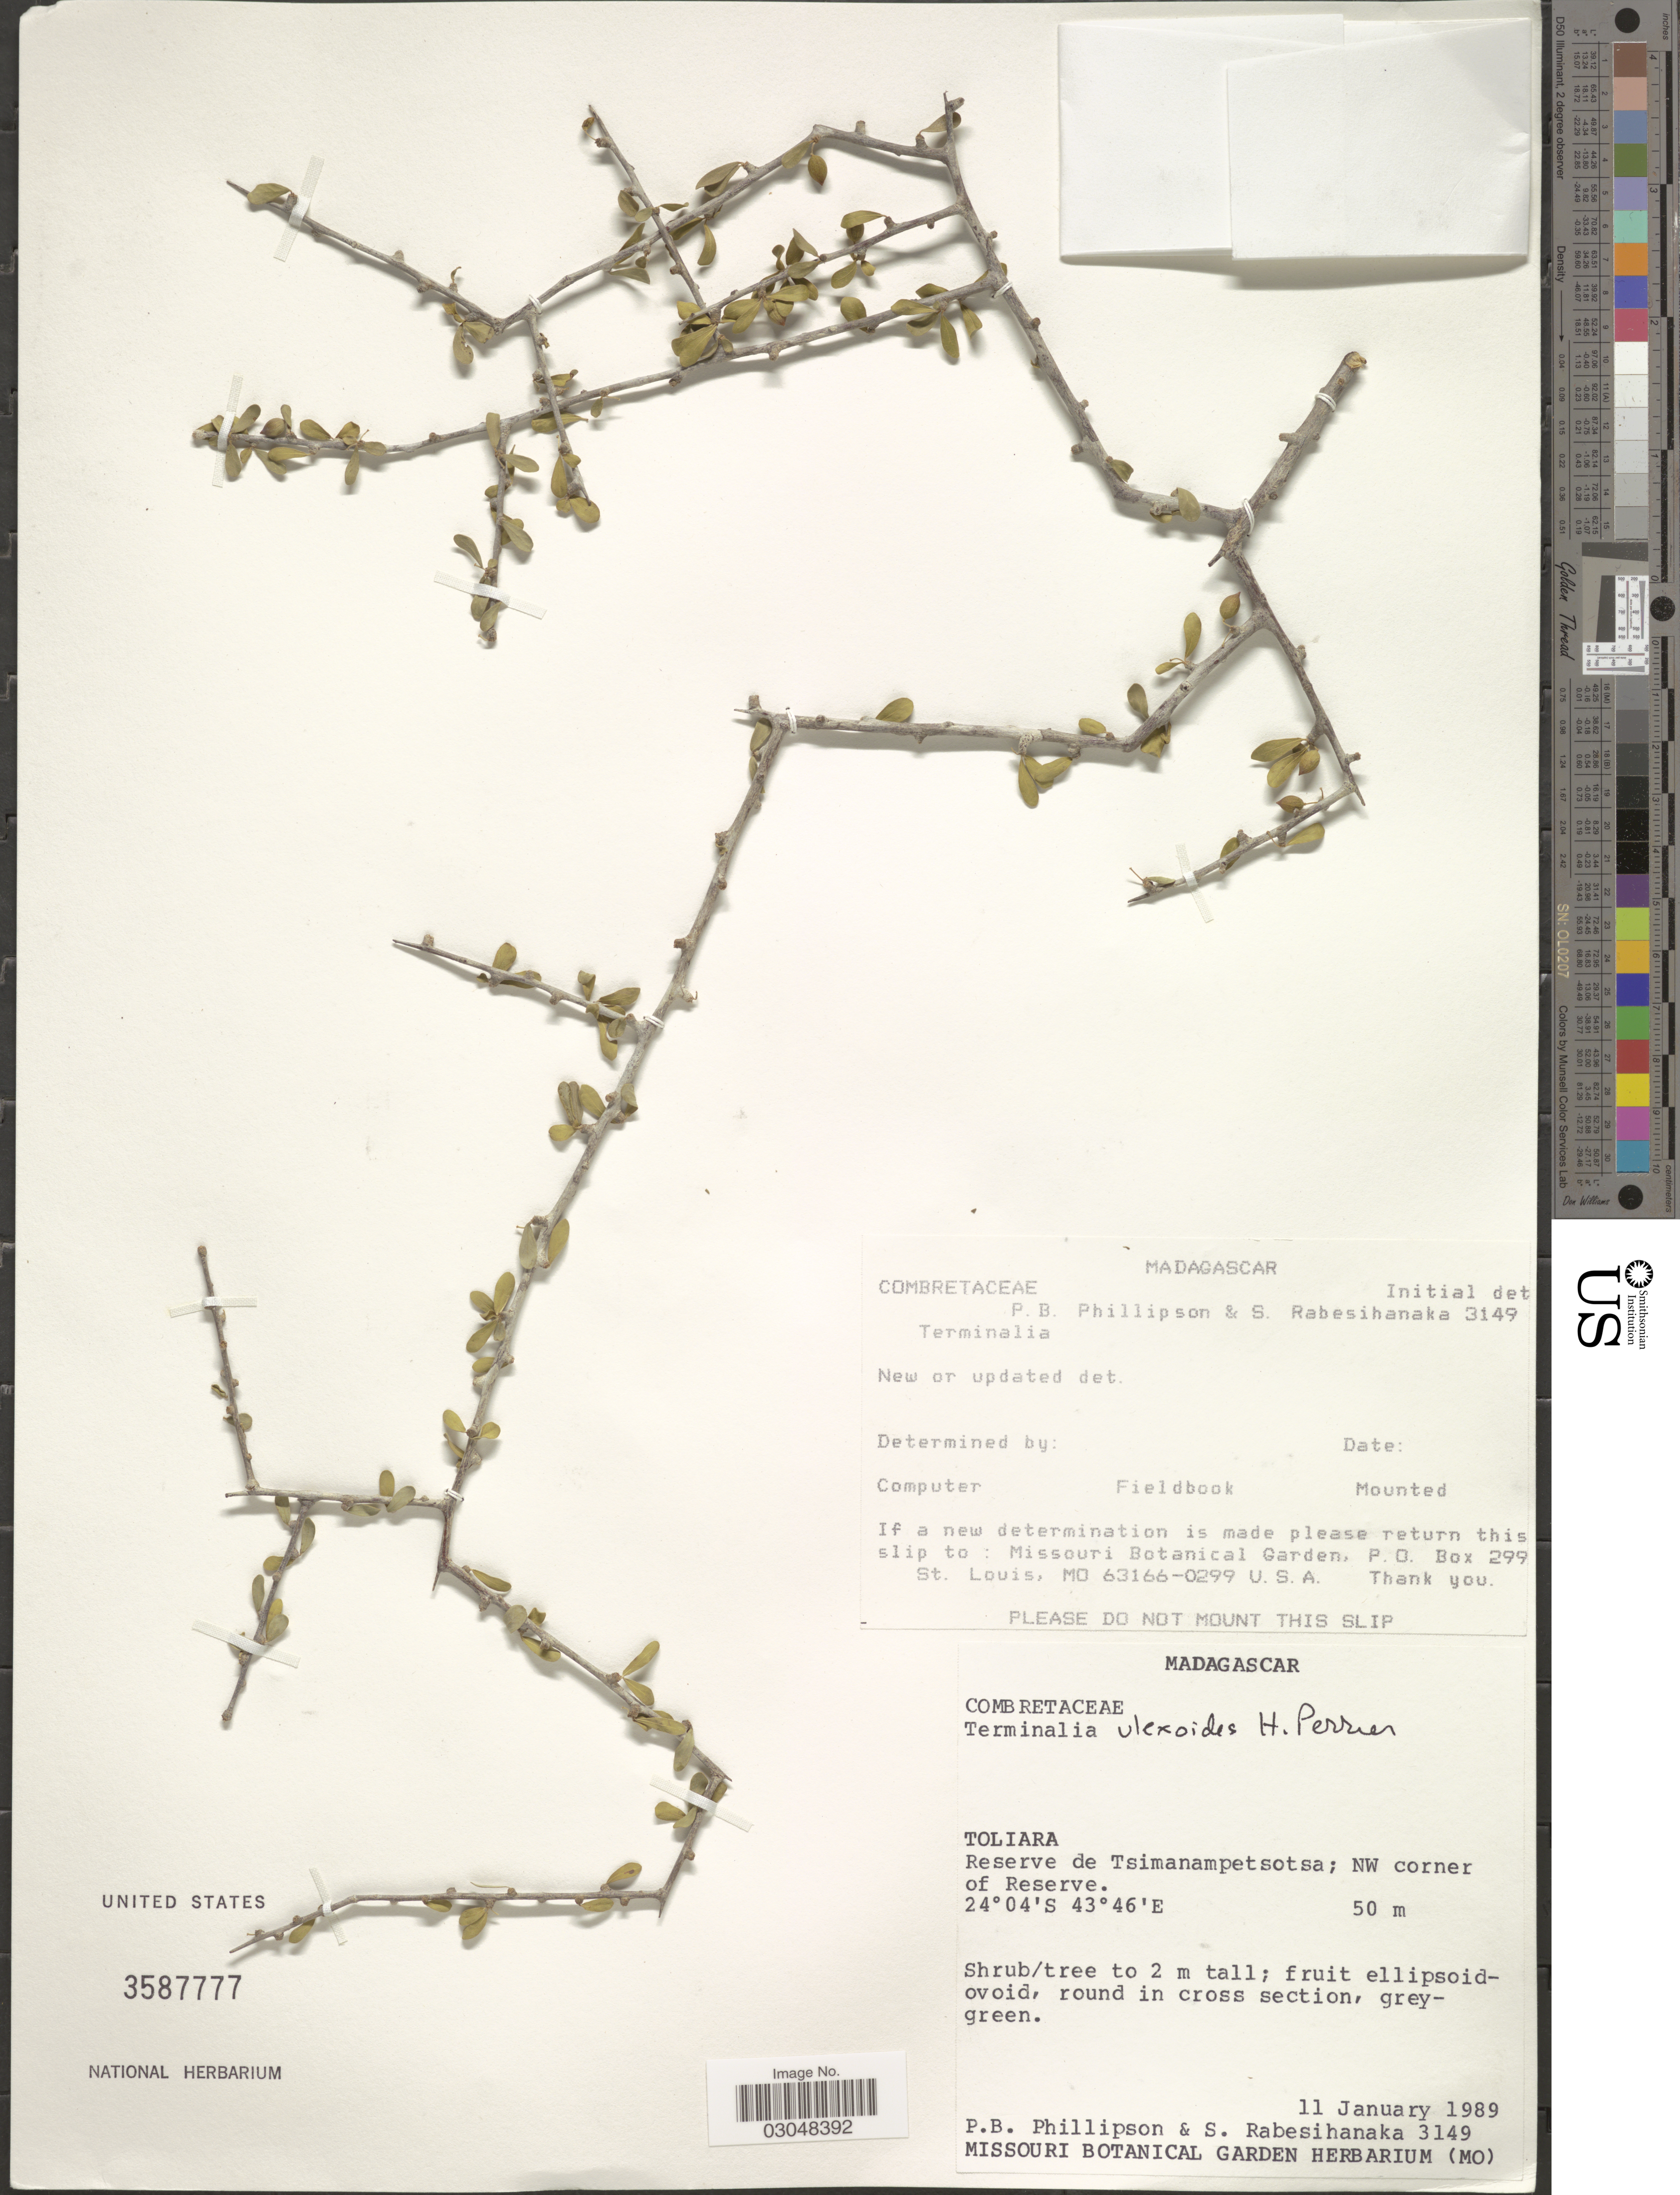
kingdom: Plantae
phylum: Tracheophyta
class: Magnoliopsida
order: Myrtales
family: Combretaceae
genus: Terminalia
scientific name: Terminalia ulexoides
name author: H. Perrier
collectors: P. B. Phillipson & S. Rabesihanaka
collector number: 3149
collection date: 1989-01-11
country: Madagascar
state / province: Atsimo-Andrefana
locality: Reserve de Tsimanampetsotsa; NW corner of Reserve.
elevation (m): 50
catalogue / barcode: US 3587777